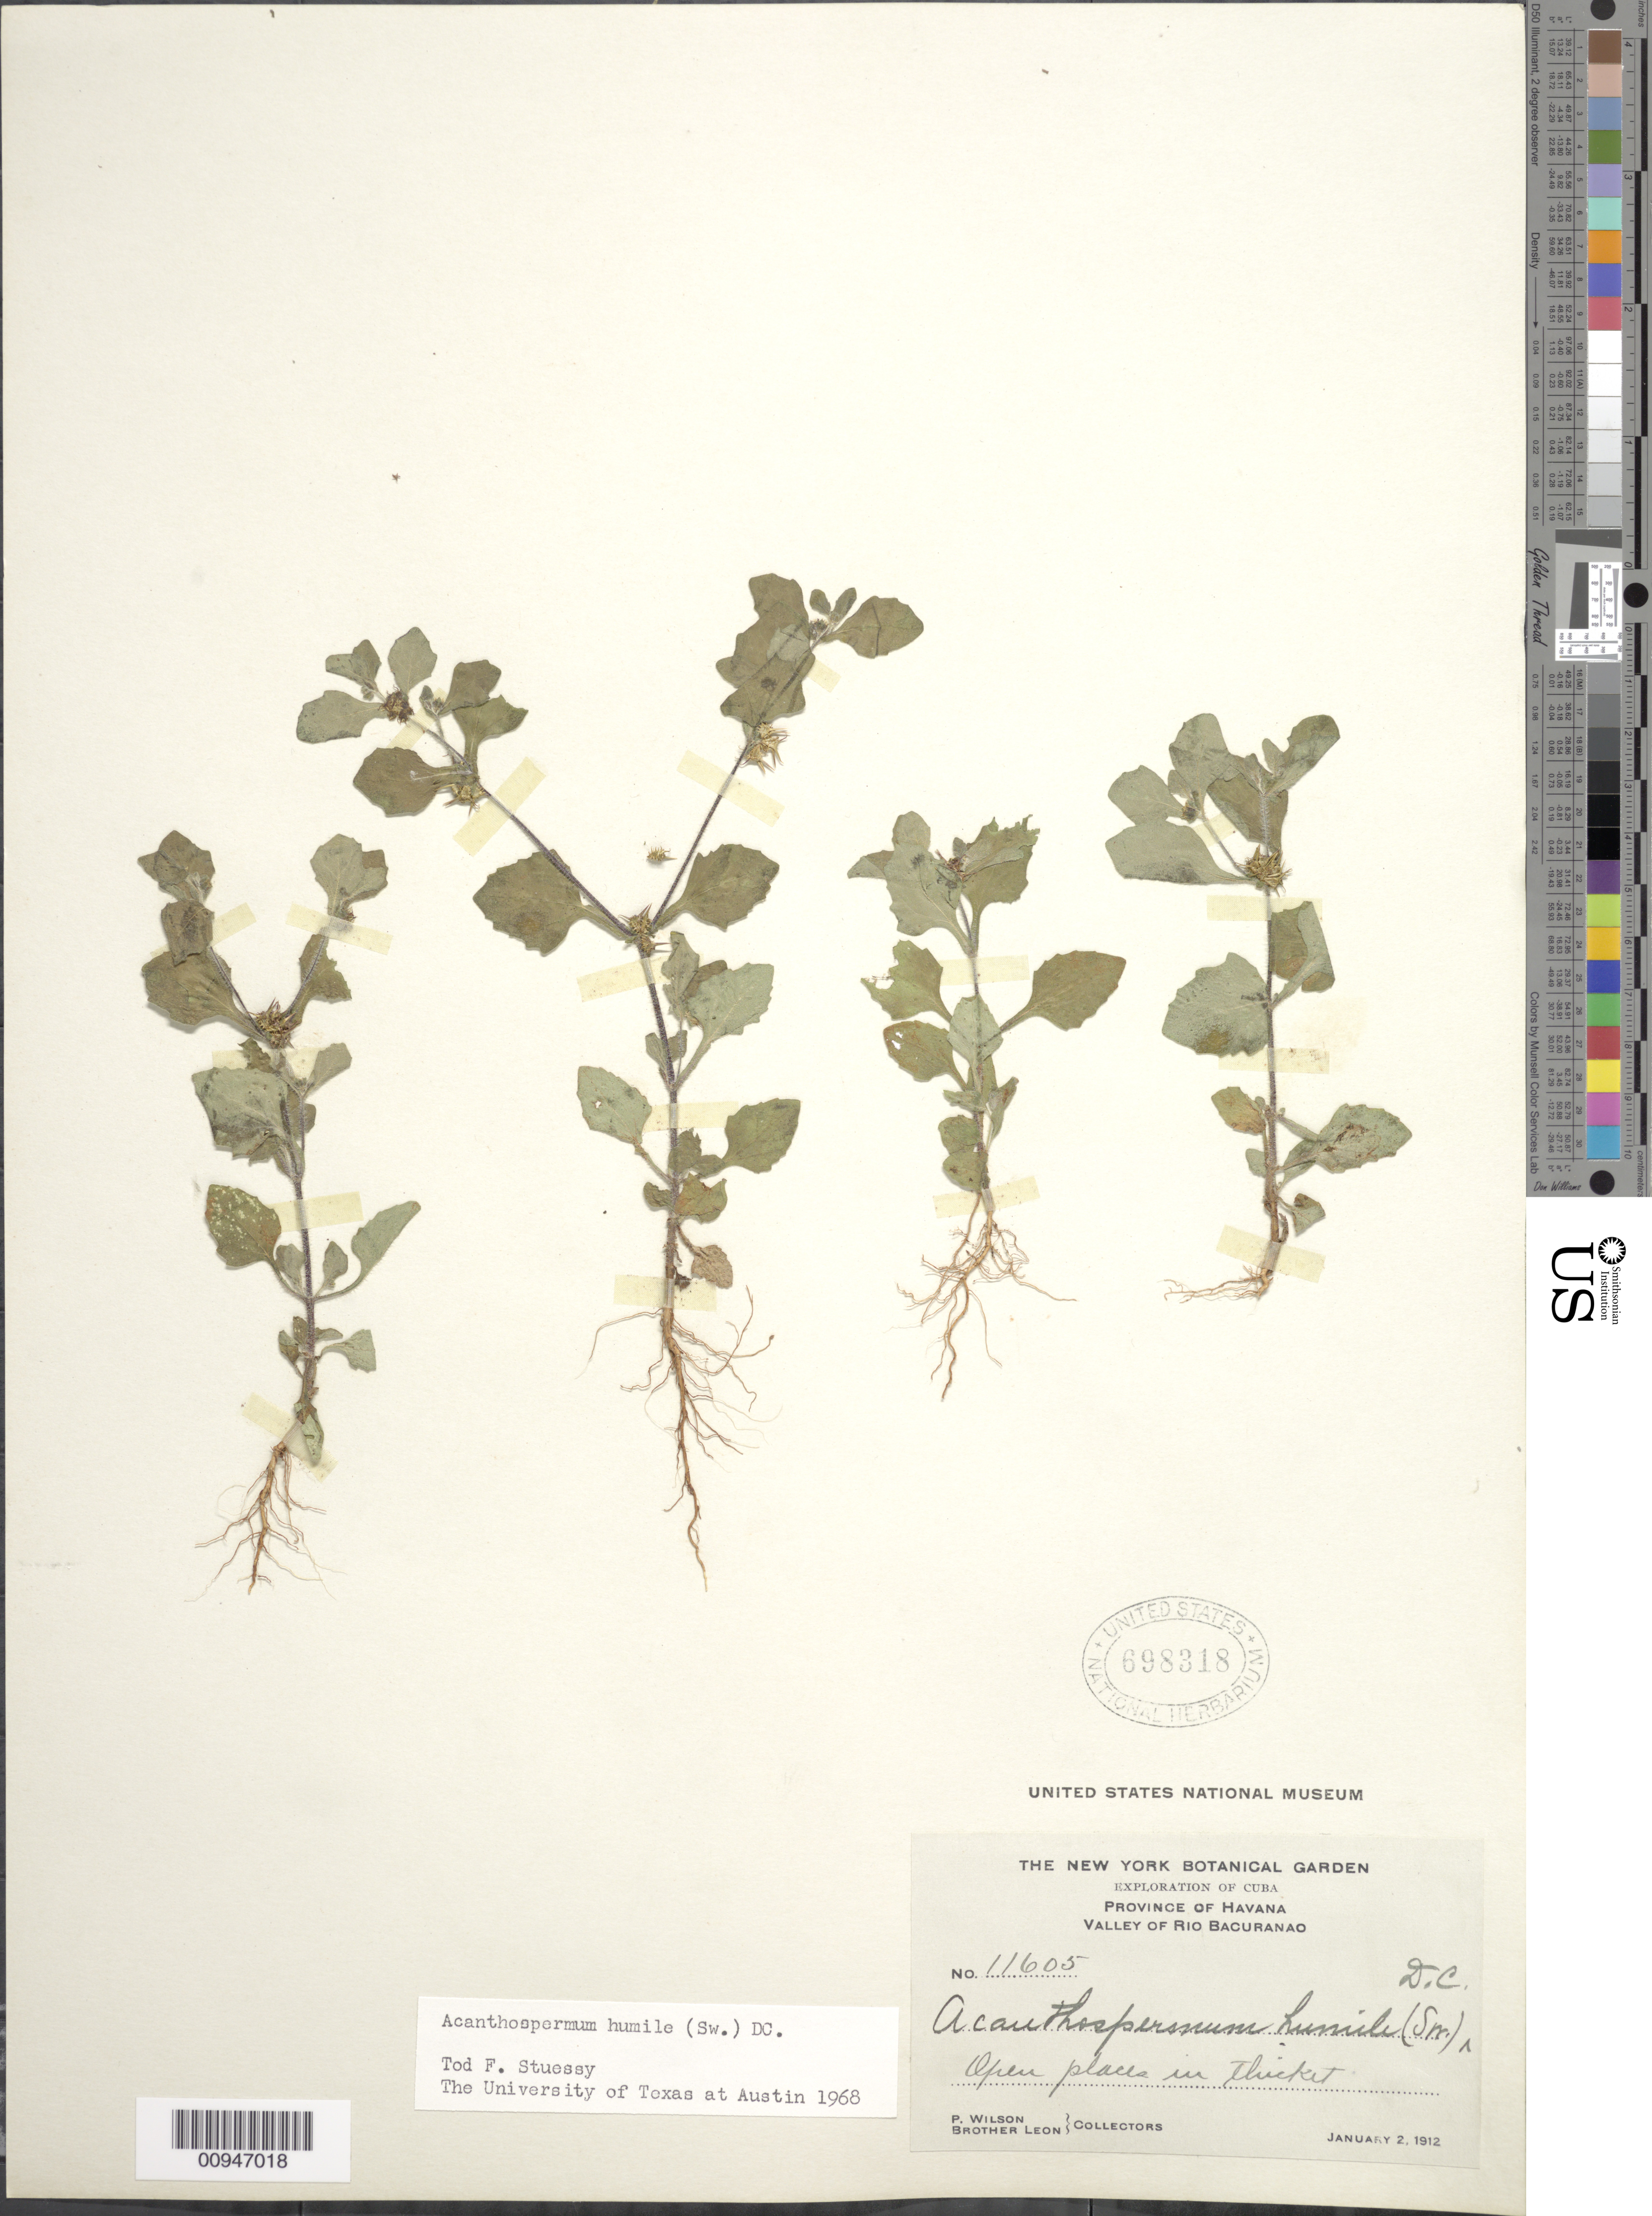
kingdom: Plantae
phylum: Tracheophyta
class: Magnoliopsida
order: Asterales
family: Asteraceae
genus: Acanthospermum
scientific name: Acanthospermum humile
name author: (Sw.) DC.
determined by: Stuessy, T. F.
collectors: P. Wilson & Bro. León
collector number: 11605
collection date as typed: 02 Jan 1912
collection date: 1912-01-02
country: Cuba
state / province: La Habana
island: Cuba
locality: Valley of Rio Bacuranao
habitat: Open places in thickets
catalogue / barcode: US 698318